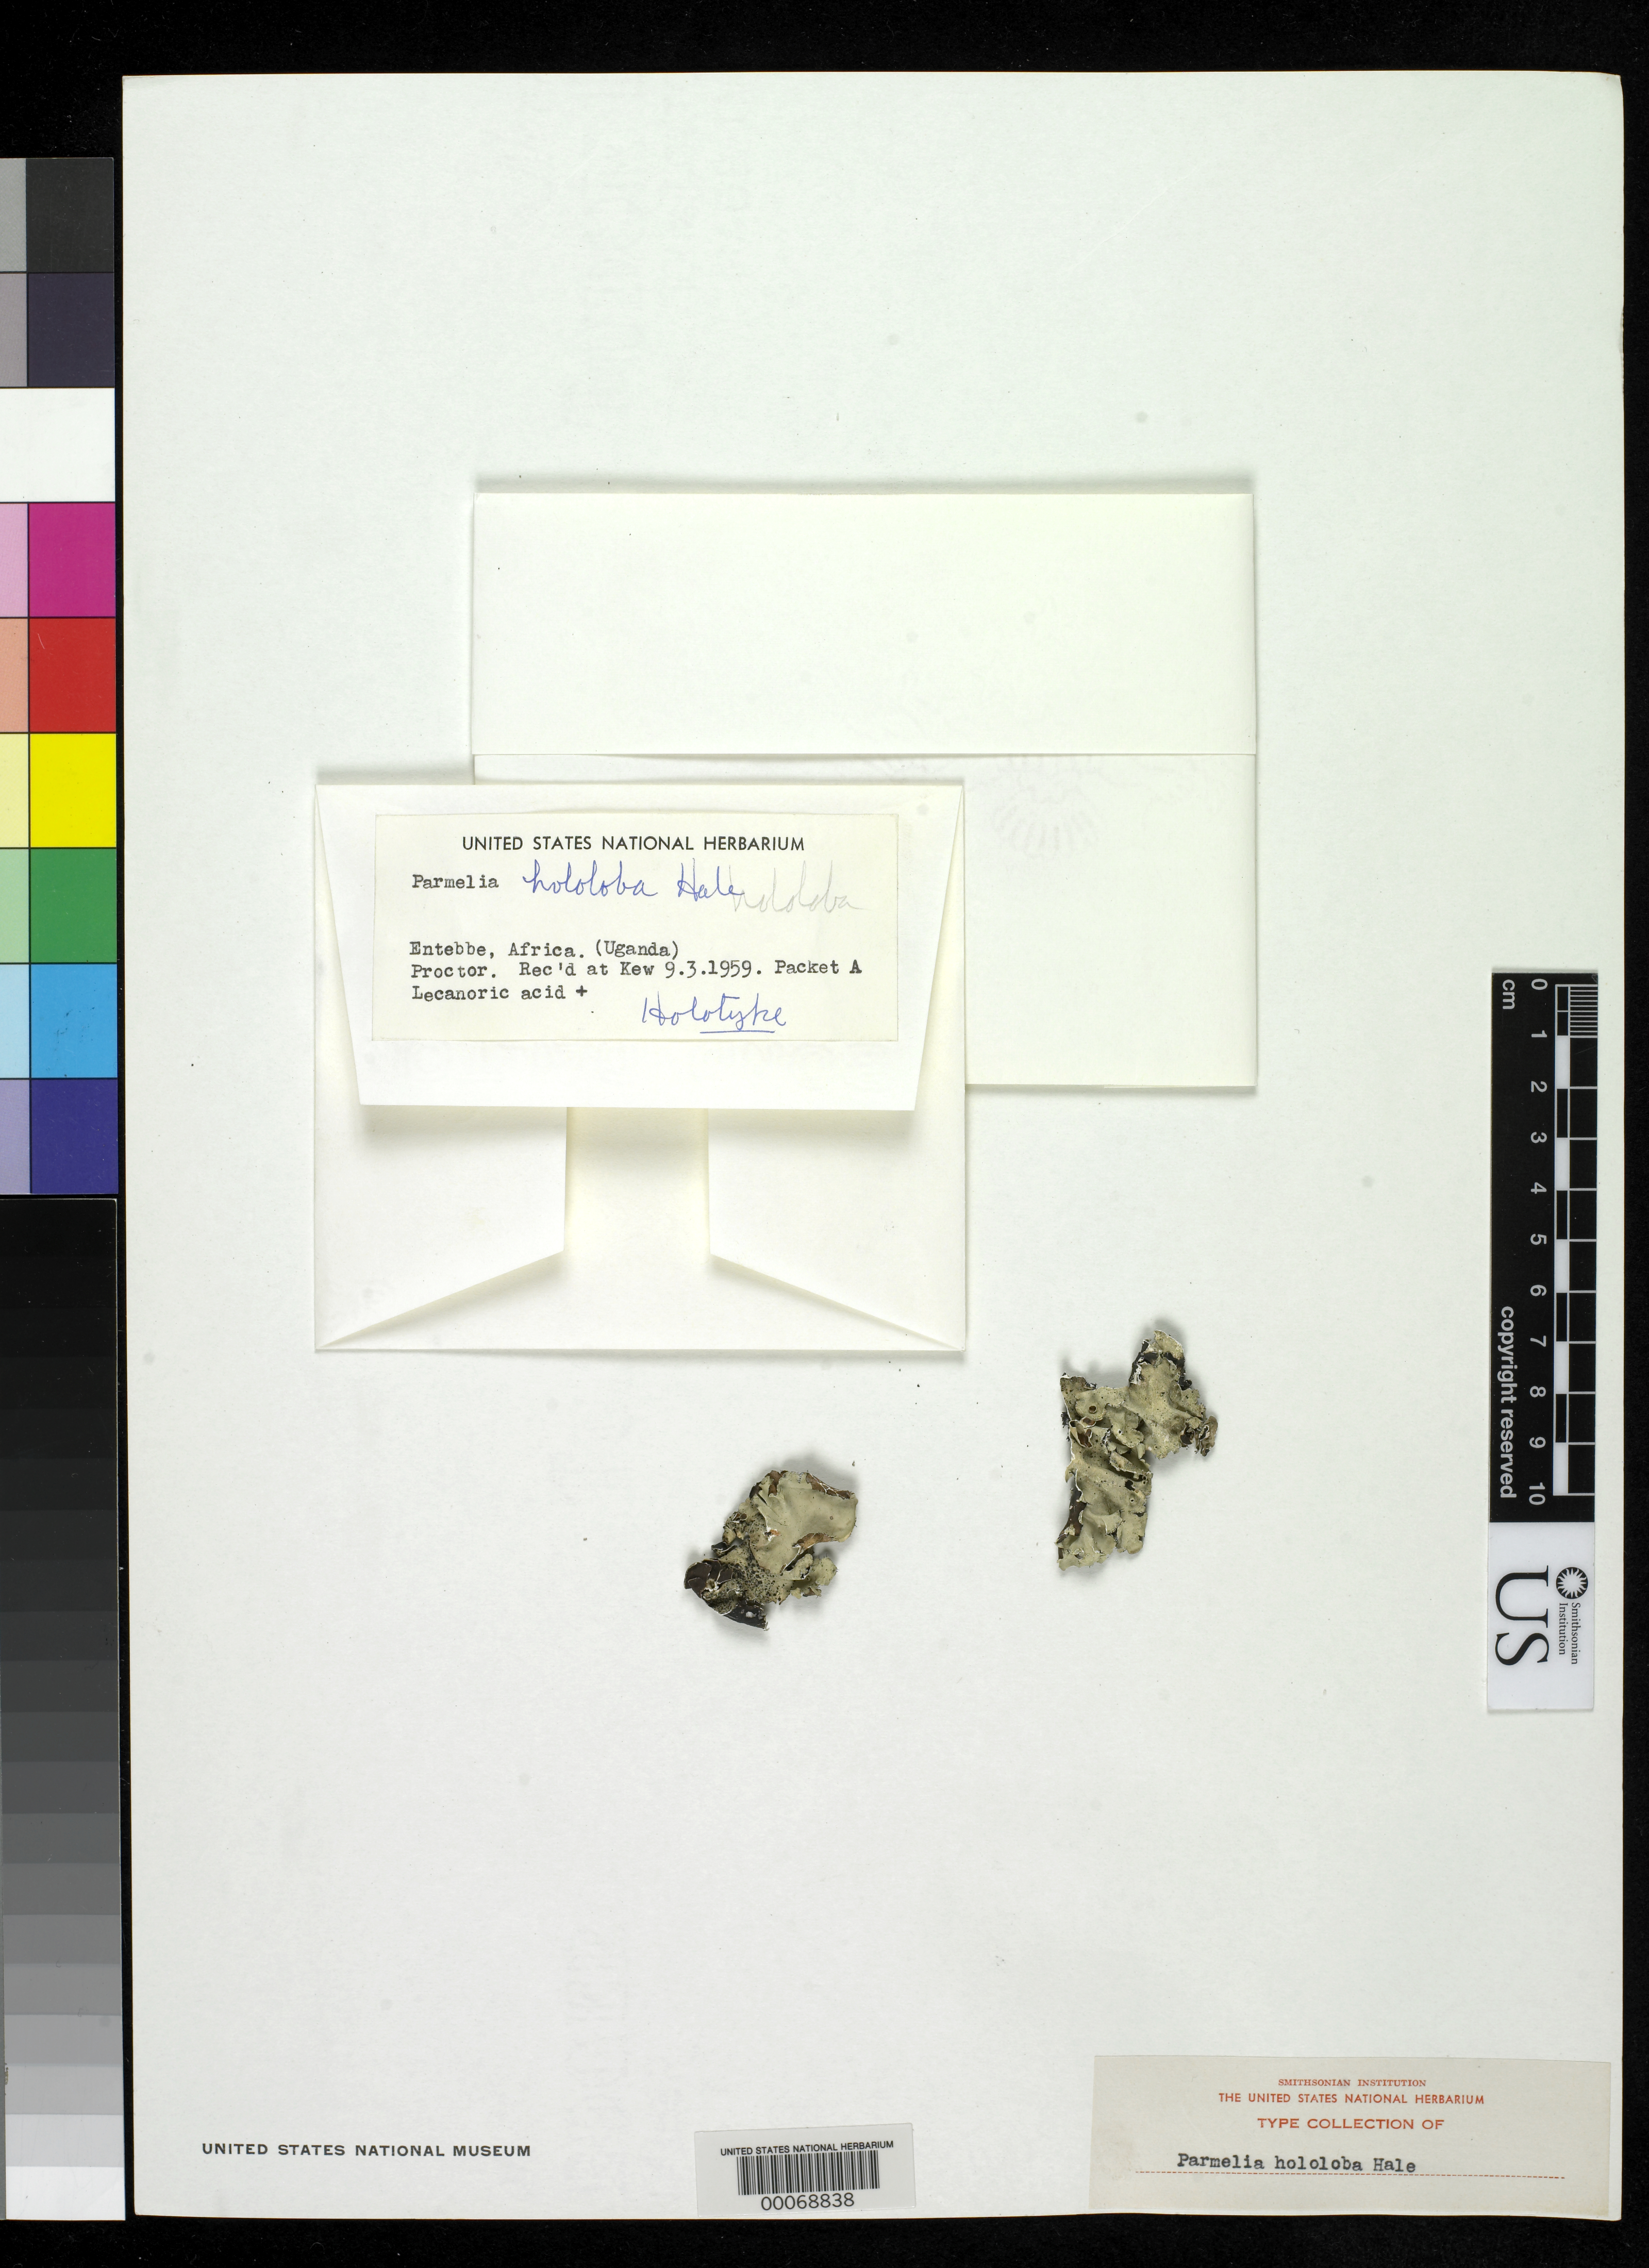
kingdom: Fungi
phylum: Ascomycota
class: Lecanoromycetes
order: Lecanorales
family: Parmeliaceae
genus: Parmelia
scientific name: Parmelia hololoba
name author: Hale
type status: Isotype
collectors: J. Proctor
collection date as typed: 03 Mar 1959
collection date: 1959-03-03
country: Uganda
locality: Entebbe.